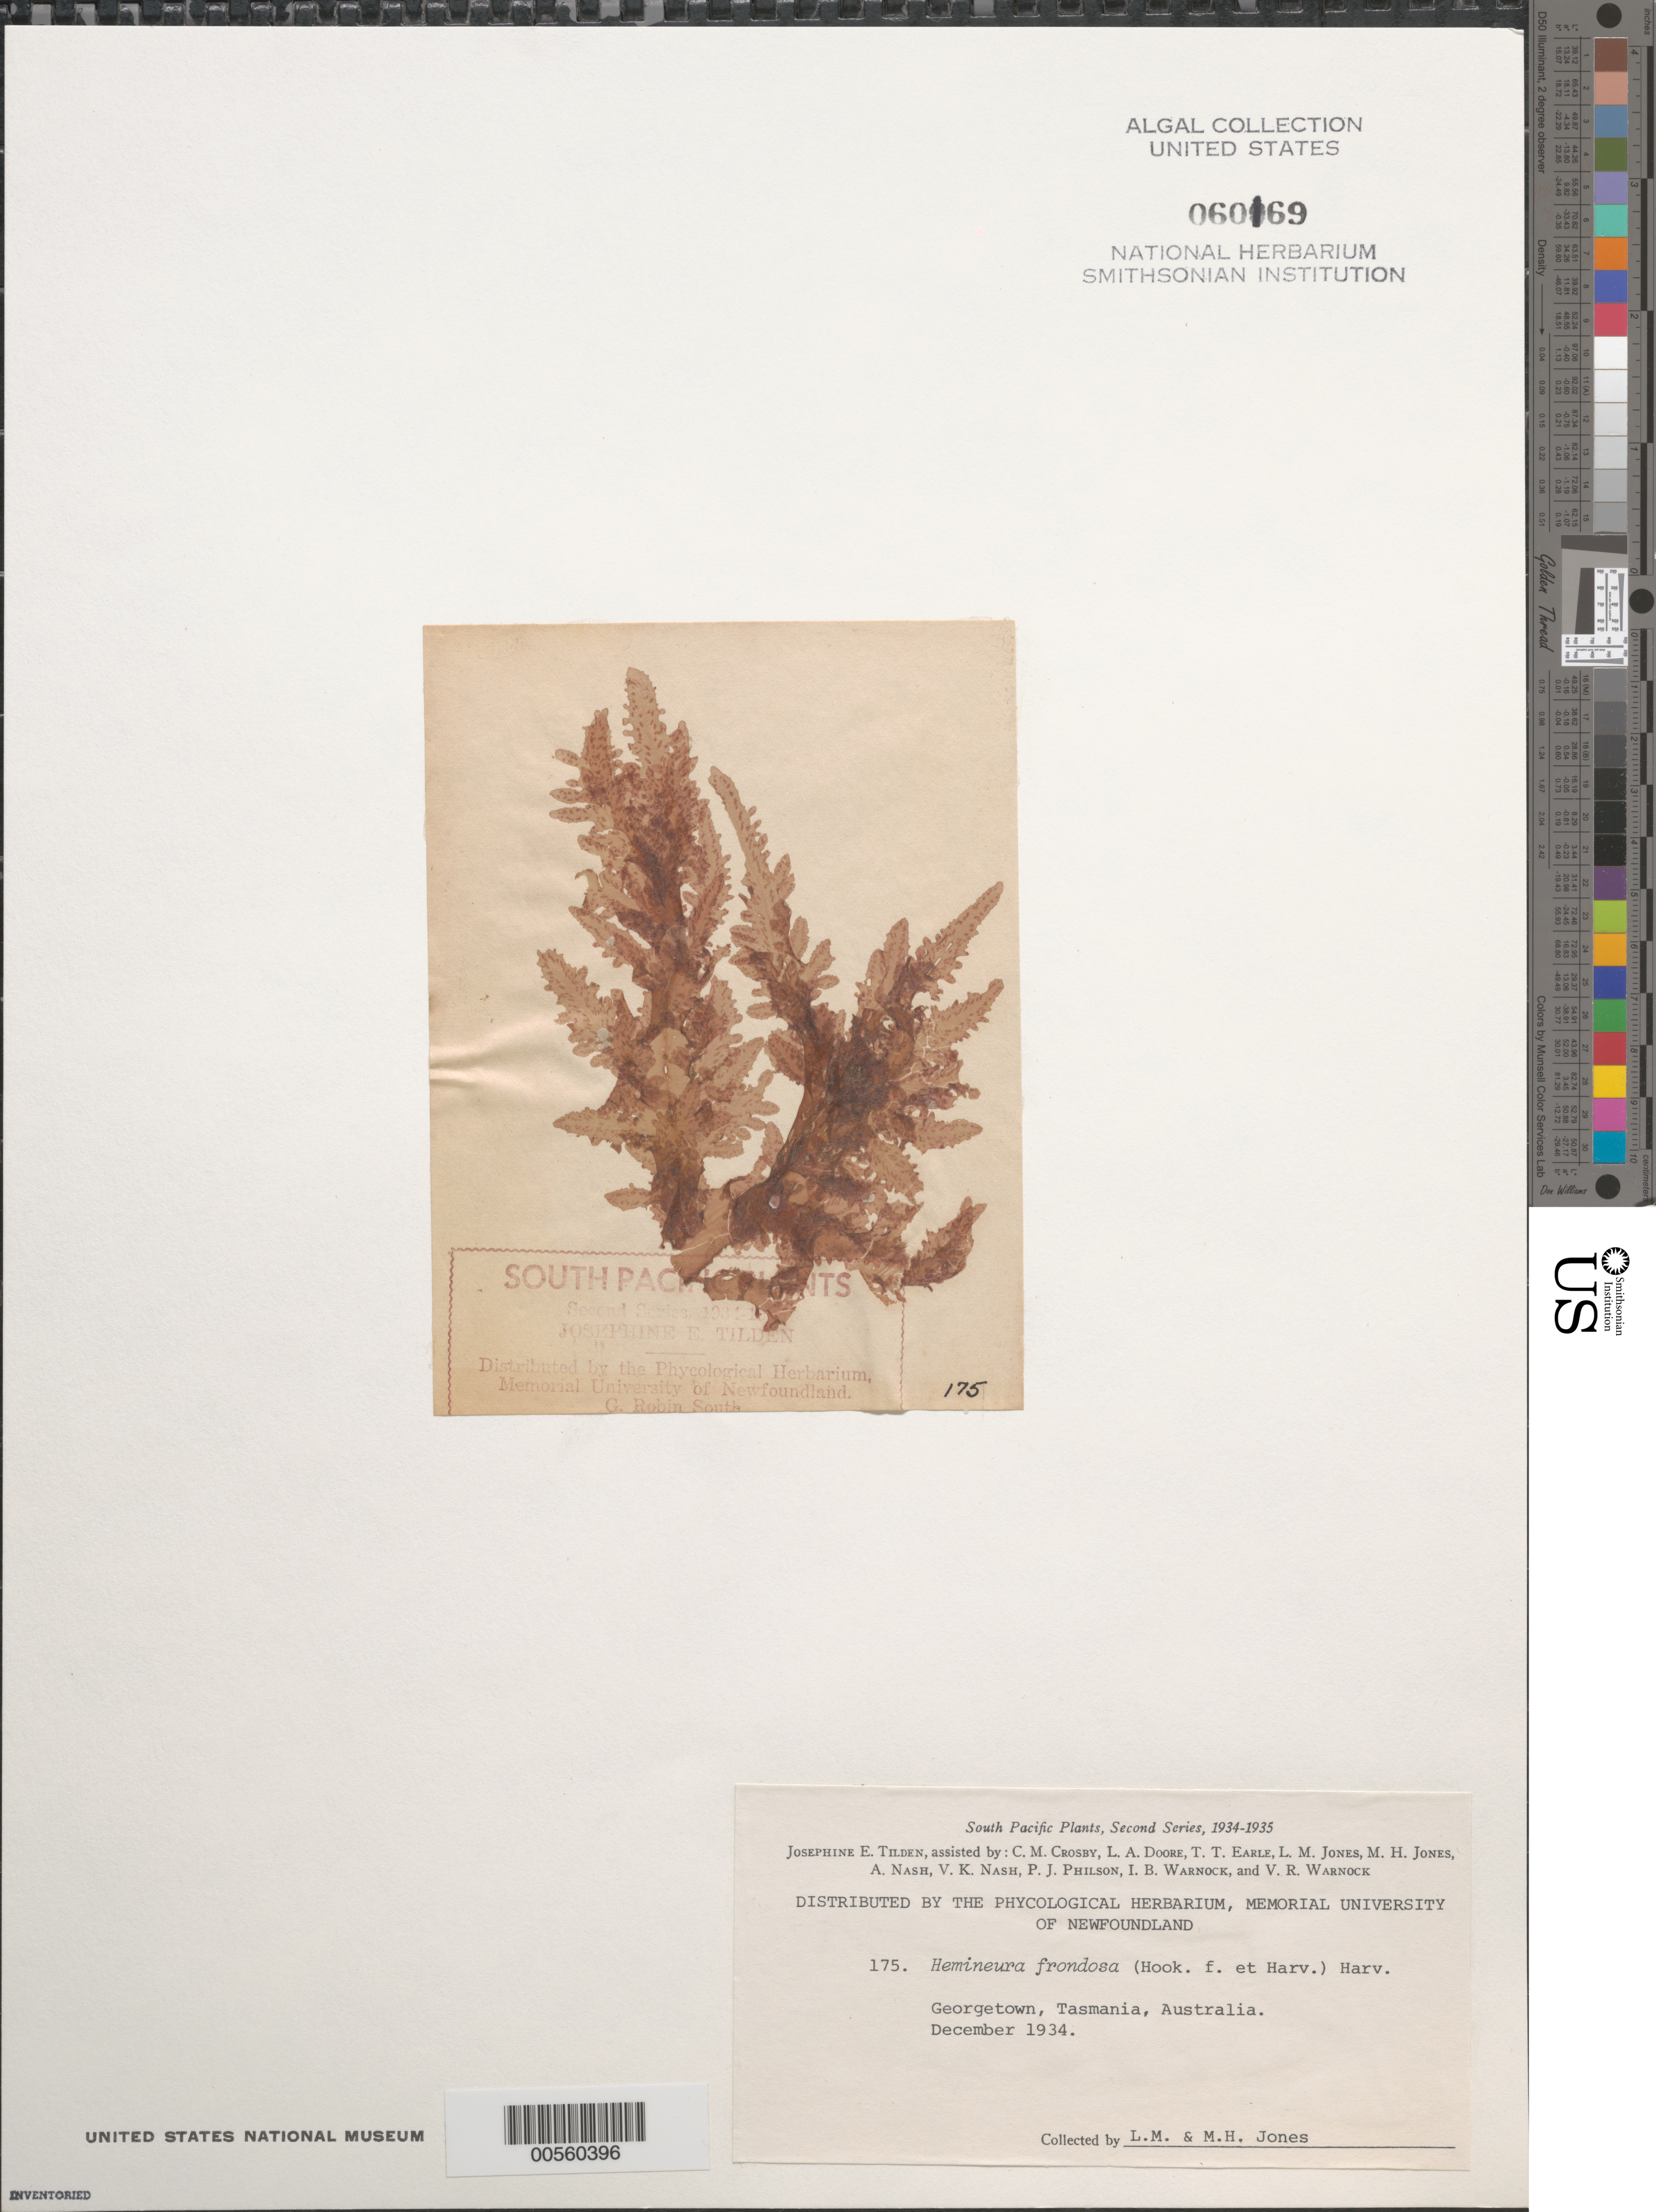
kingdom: Plantae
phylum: Rhodophyta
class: Florideophyceae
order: Ceramiales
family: Delesseriaceae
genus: Hemineura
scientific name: Hemineura frondosa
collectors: L. M. Jones & M. H. Jones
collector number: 175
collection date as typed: Dec 1934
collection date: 1934-12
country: Australia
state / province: Tasmania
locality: George Town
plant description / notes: Tilden, South Pacific Plants, Second Series, 1934-1935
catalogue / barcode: US 60169